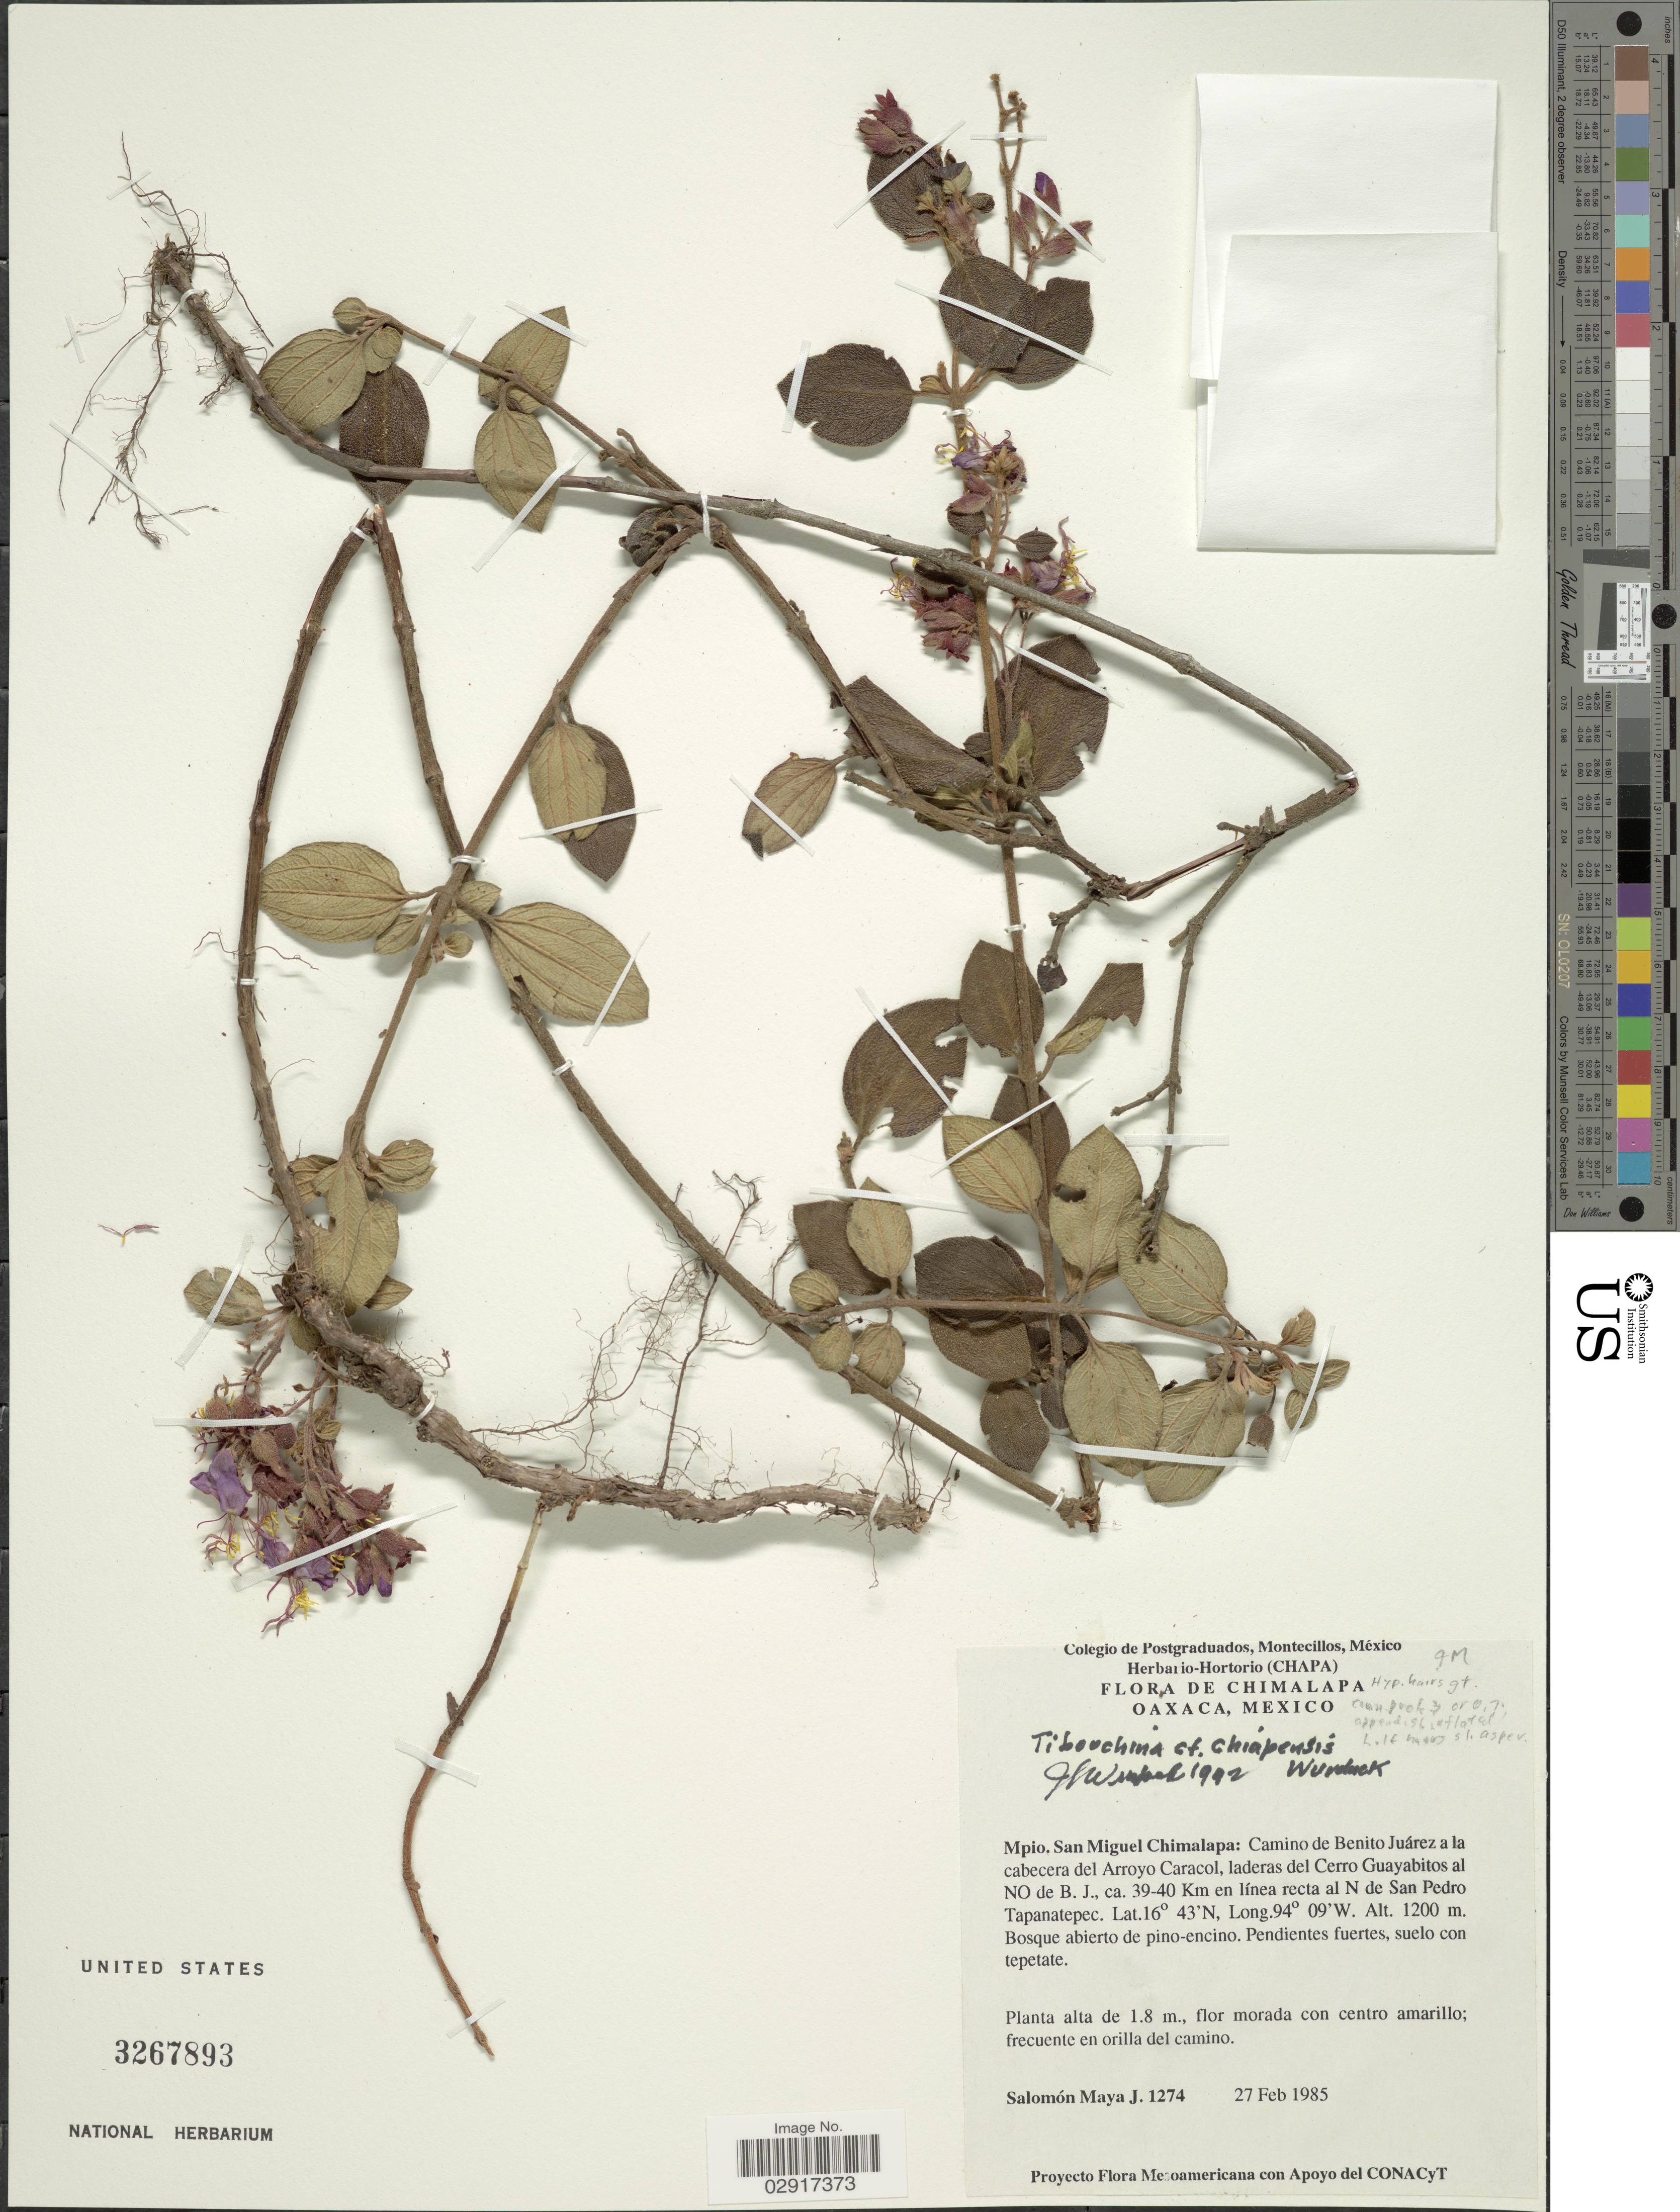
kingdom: Plantae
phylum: Tracheophyta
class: Magnoliopsida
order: Myrtales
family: Melastomataceae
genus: Heterocentron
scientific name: Heterocentron chiapense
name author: (Wurdack) P.J.F. Guim. & Michelang.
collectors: S. Maya J.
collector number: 1274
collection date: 1985-02-27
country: Mexico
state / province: Oaxaca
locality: Chimalapa Oaxaca. Mpio. San Miguel Chimalapa: Camino de Benito Juárez a la cabecera del Arroyo Caracol, laderas del Cerro Guayabitos al NO de B. J., ca. 39-40 Km en línea recta al N de San Pedro Tapanatepec.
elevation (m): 1200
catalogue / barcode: US 3267893